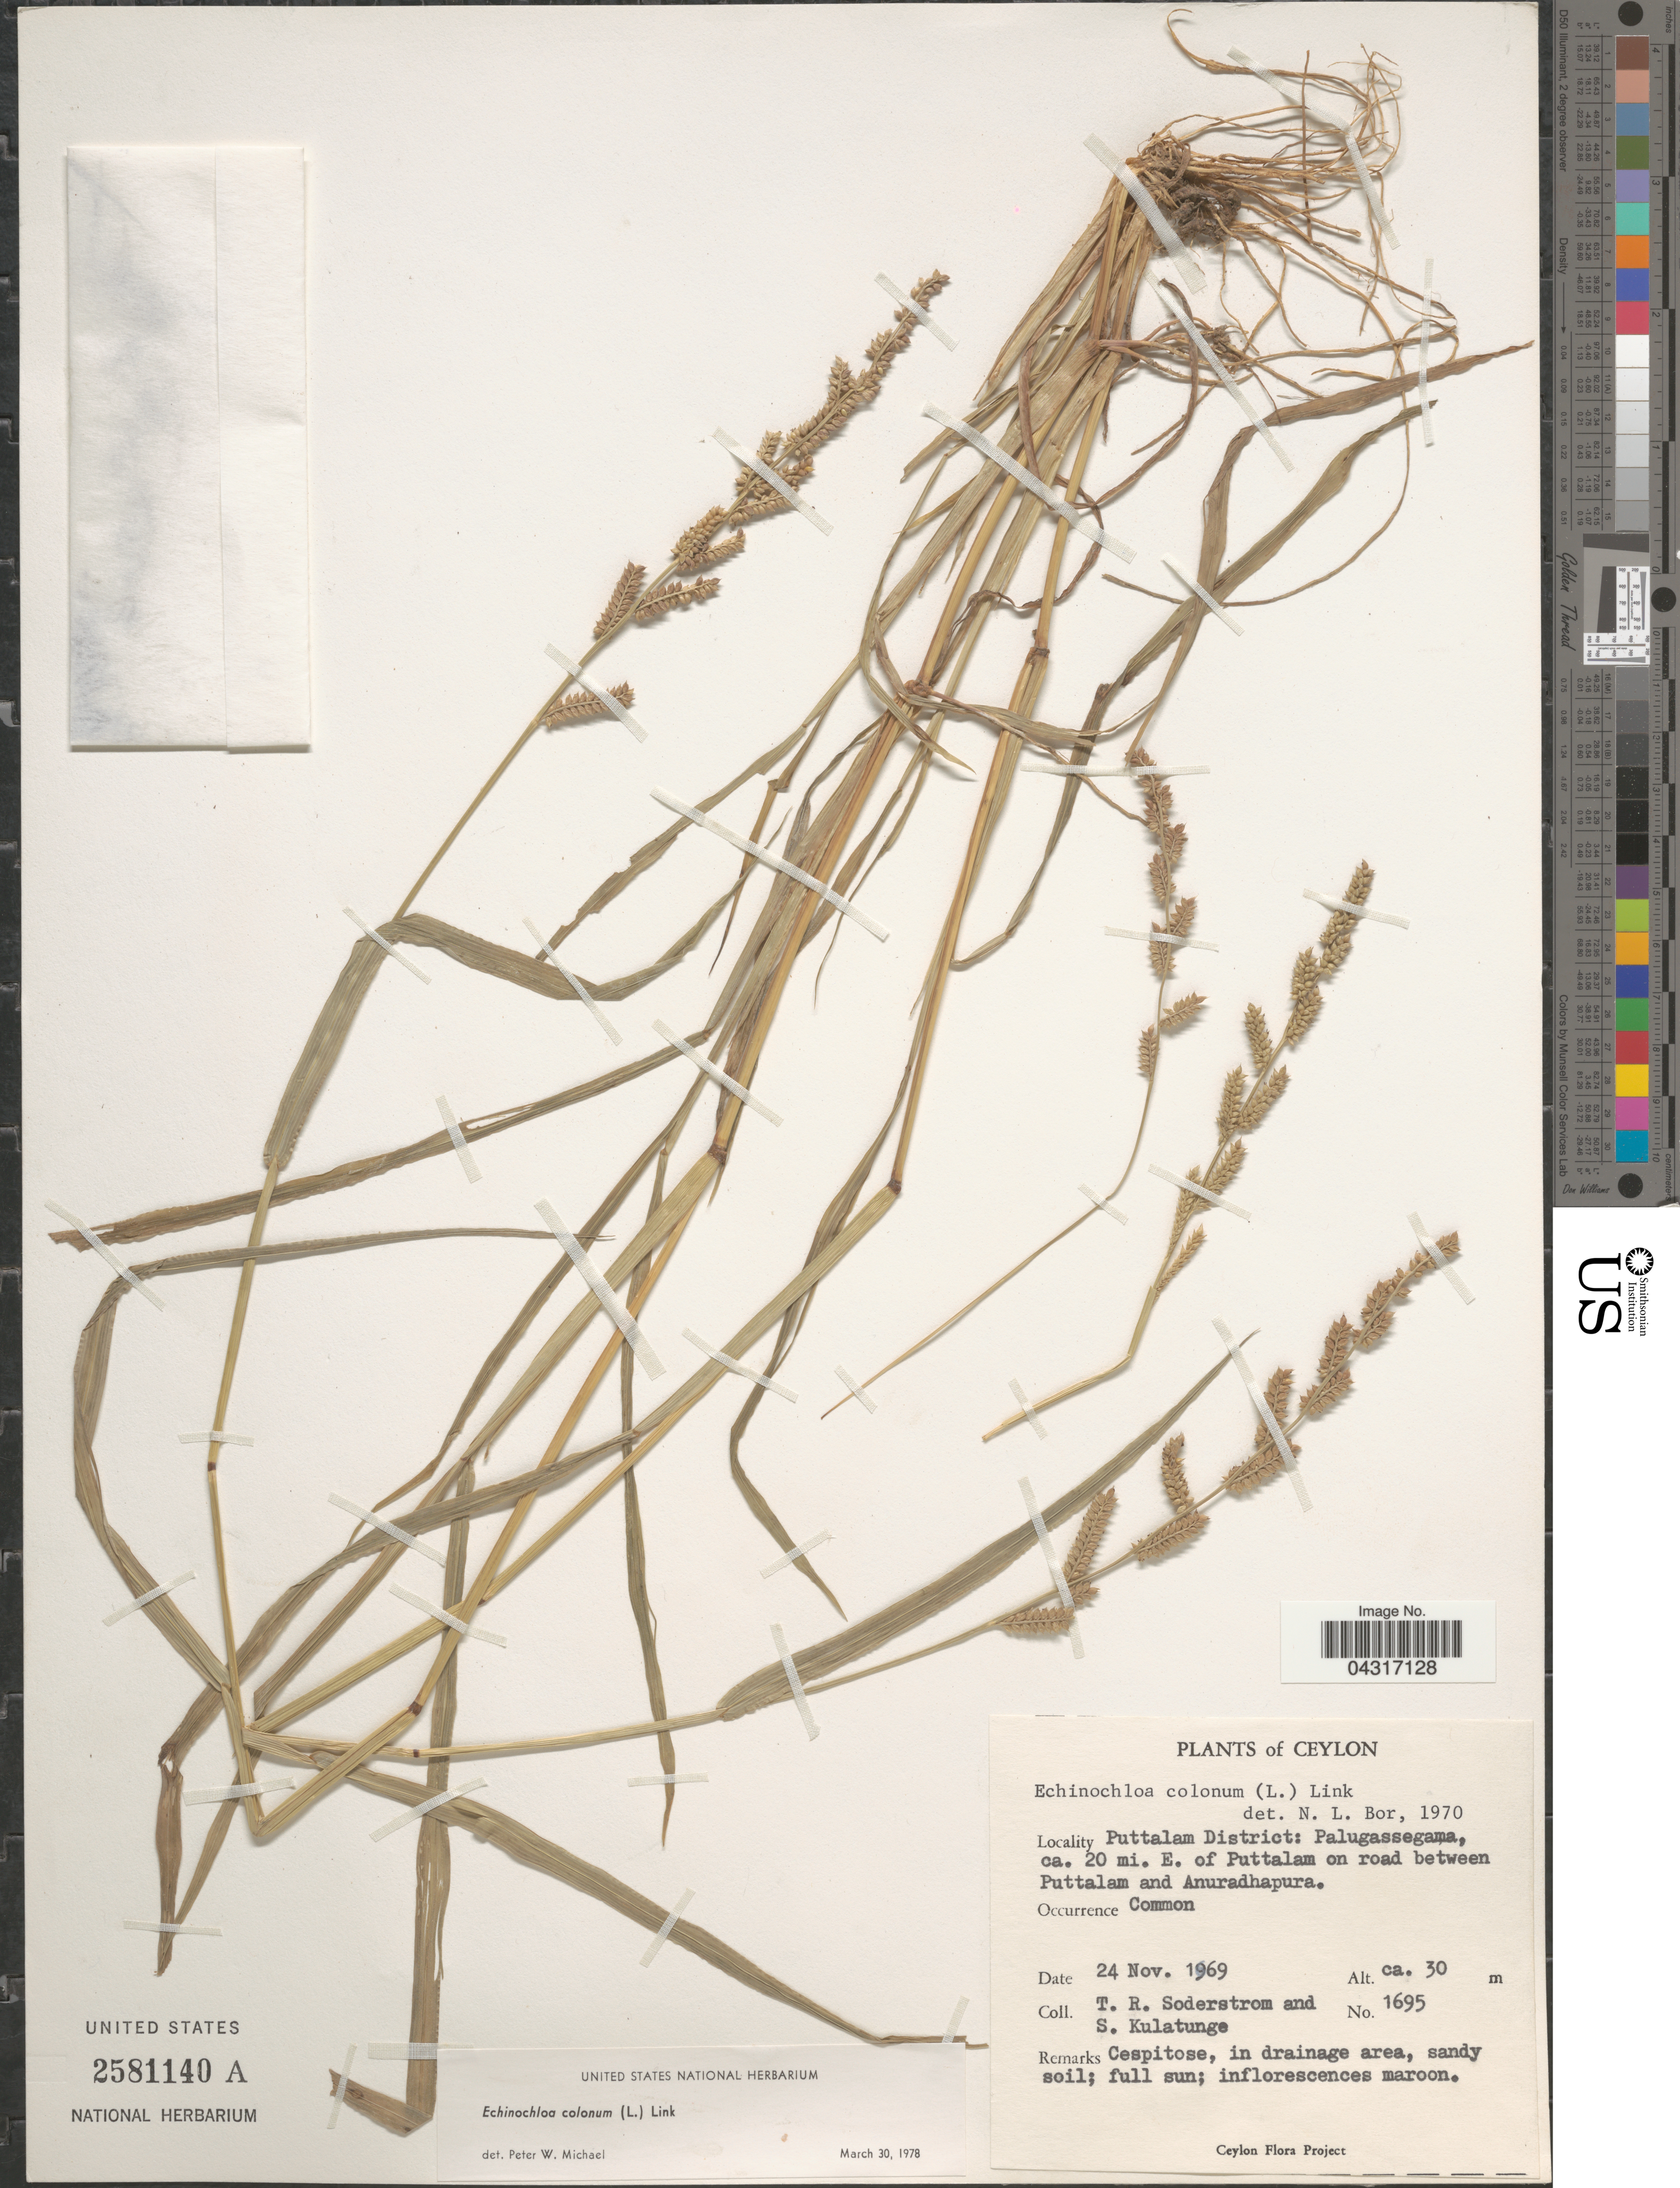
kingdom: Plantae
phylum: Tracheophyta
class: Liliopsida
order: Poales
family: Poaceae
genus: Echinochloa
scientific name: Echinochloa colona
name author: (L.) Link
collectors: T. R. Soderstrom & S. Kulatunge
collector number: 1695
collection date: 1969-11-24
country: Sri Lanka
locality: Ceylon. Puttalam District: Palugassegama, ca. 20 mi. E. of Puttalam on road between Puttalam and Anuradhapura.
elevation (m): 30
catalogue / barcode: US 2581140A